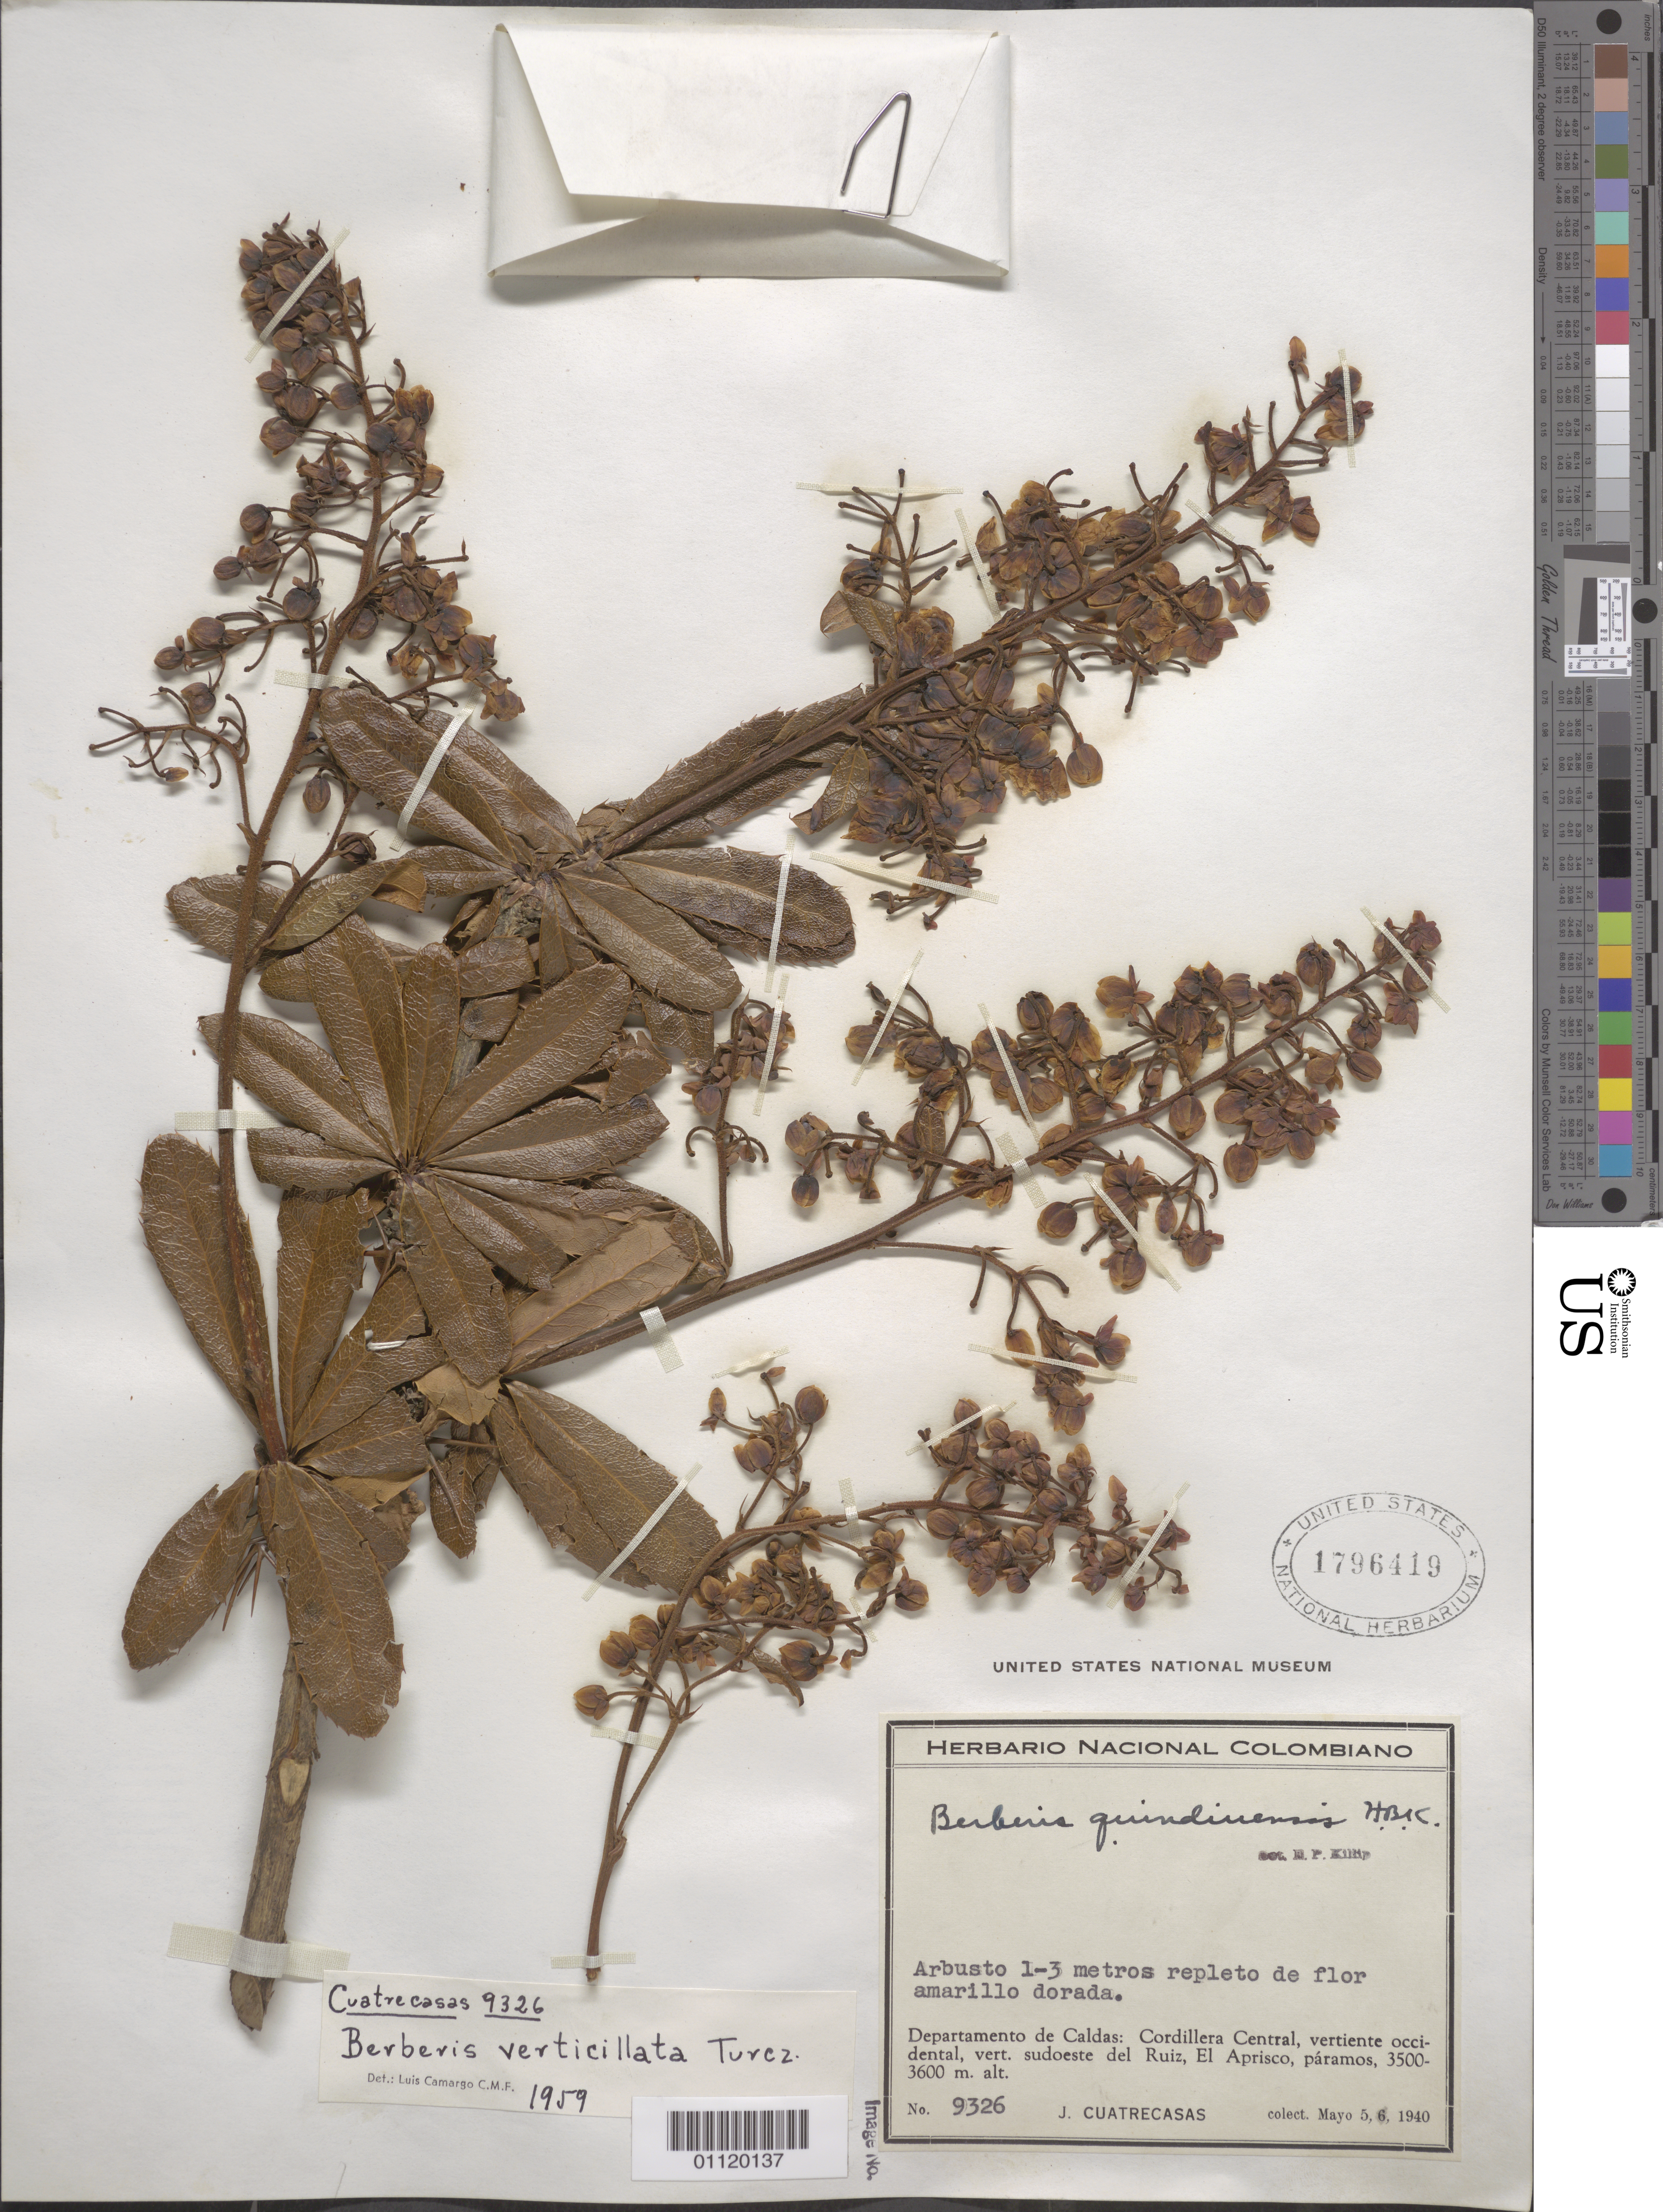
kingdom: Plantae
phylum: Tracheophyta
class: Magnoliopsida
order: Ranunculales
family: Berberidaceae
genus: Berberis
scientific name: Berberis verticillata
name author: Turcz.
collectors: J. Cuatrecasas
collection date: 1940-05-05/1940-05-06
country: Colombia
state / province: Caldas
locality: Cordillera Central, western slope, southwest slope of Ruiz, El Aprisco, paramos.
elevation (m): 3500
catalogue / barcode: US 1796419